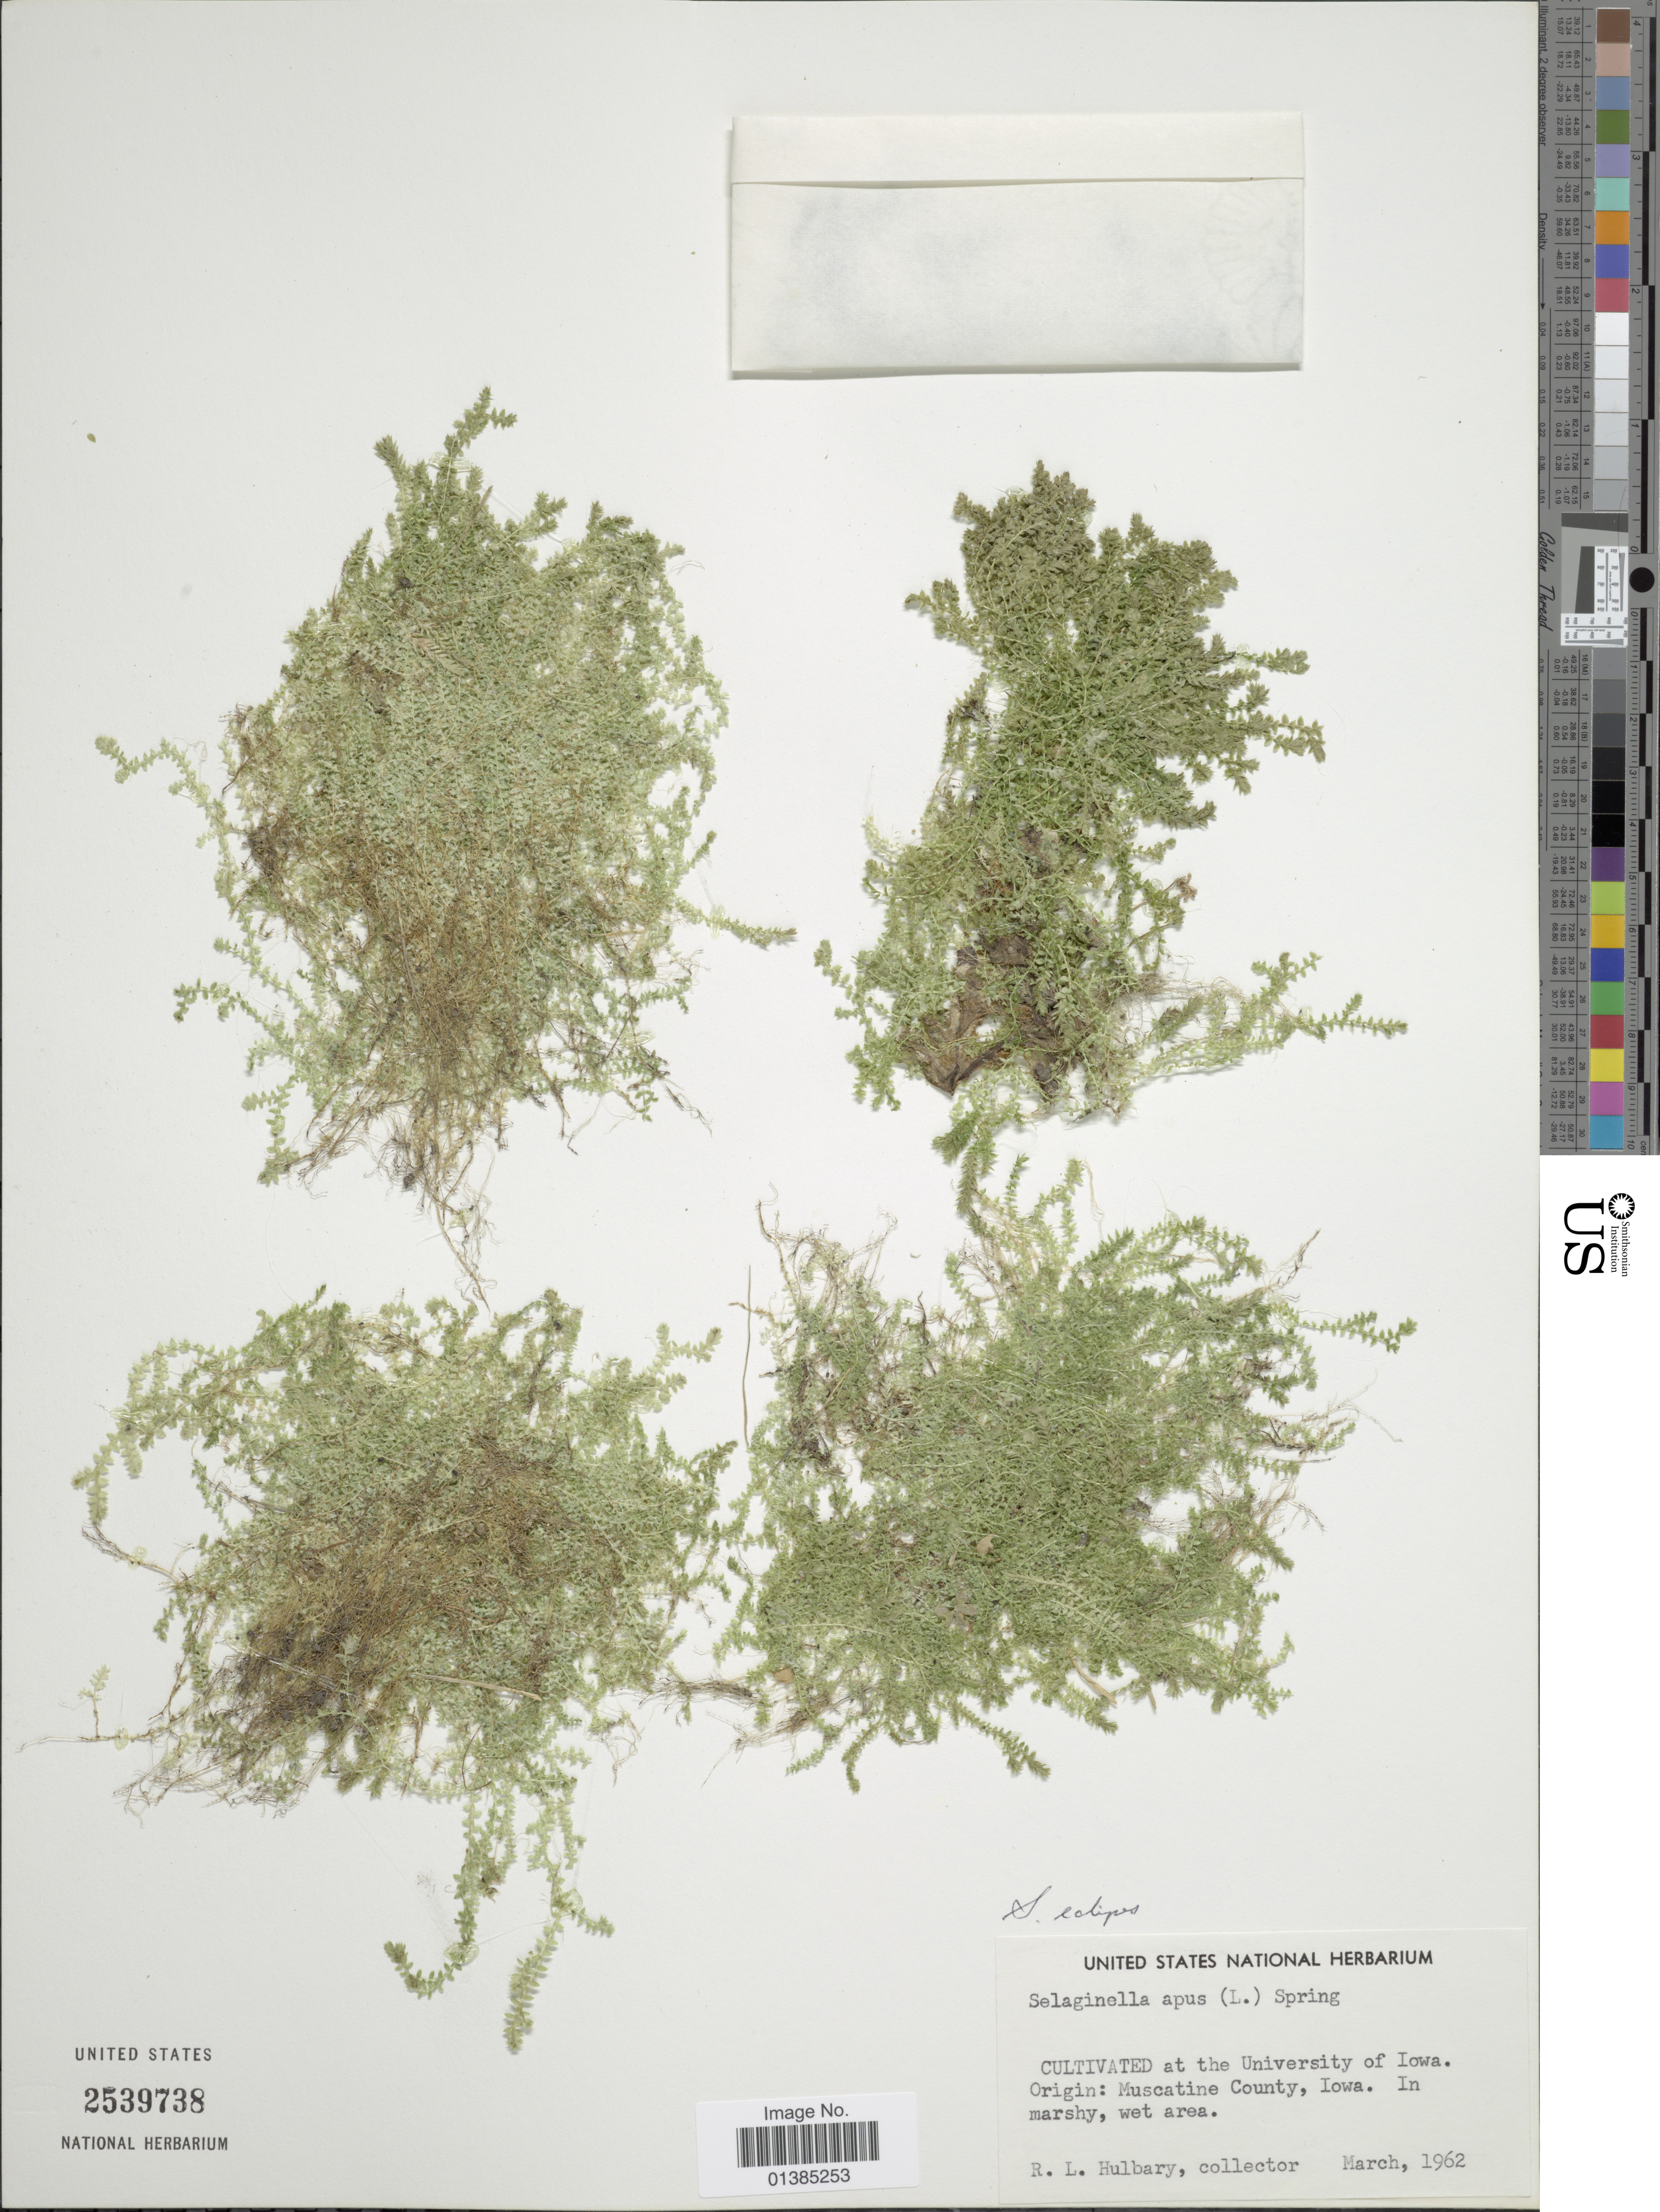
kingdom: Plantae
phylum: Tracheophyta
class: Lycopodiopsida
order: Selaginellales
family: Selaginellaceae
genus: Selaginella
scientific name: Selaginella eclipes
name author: W.R. Buck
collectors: R. Hulbary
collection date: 1962-03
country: United States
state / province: Iowa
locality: Cultivated at the University of Iowa.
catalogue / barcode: US 2539738